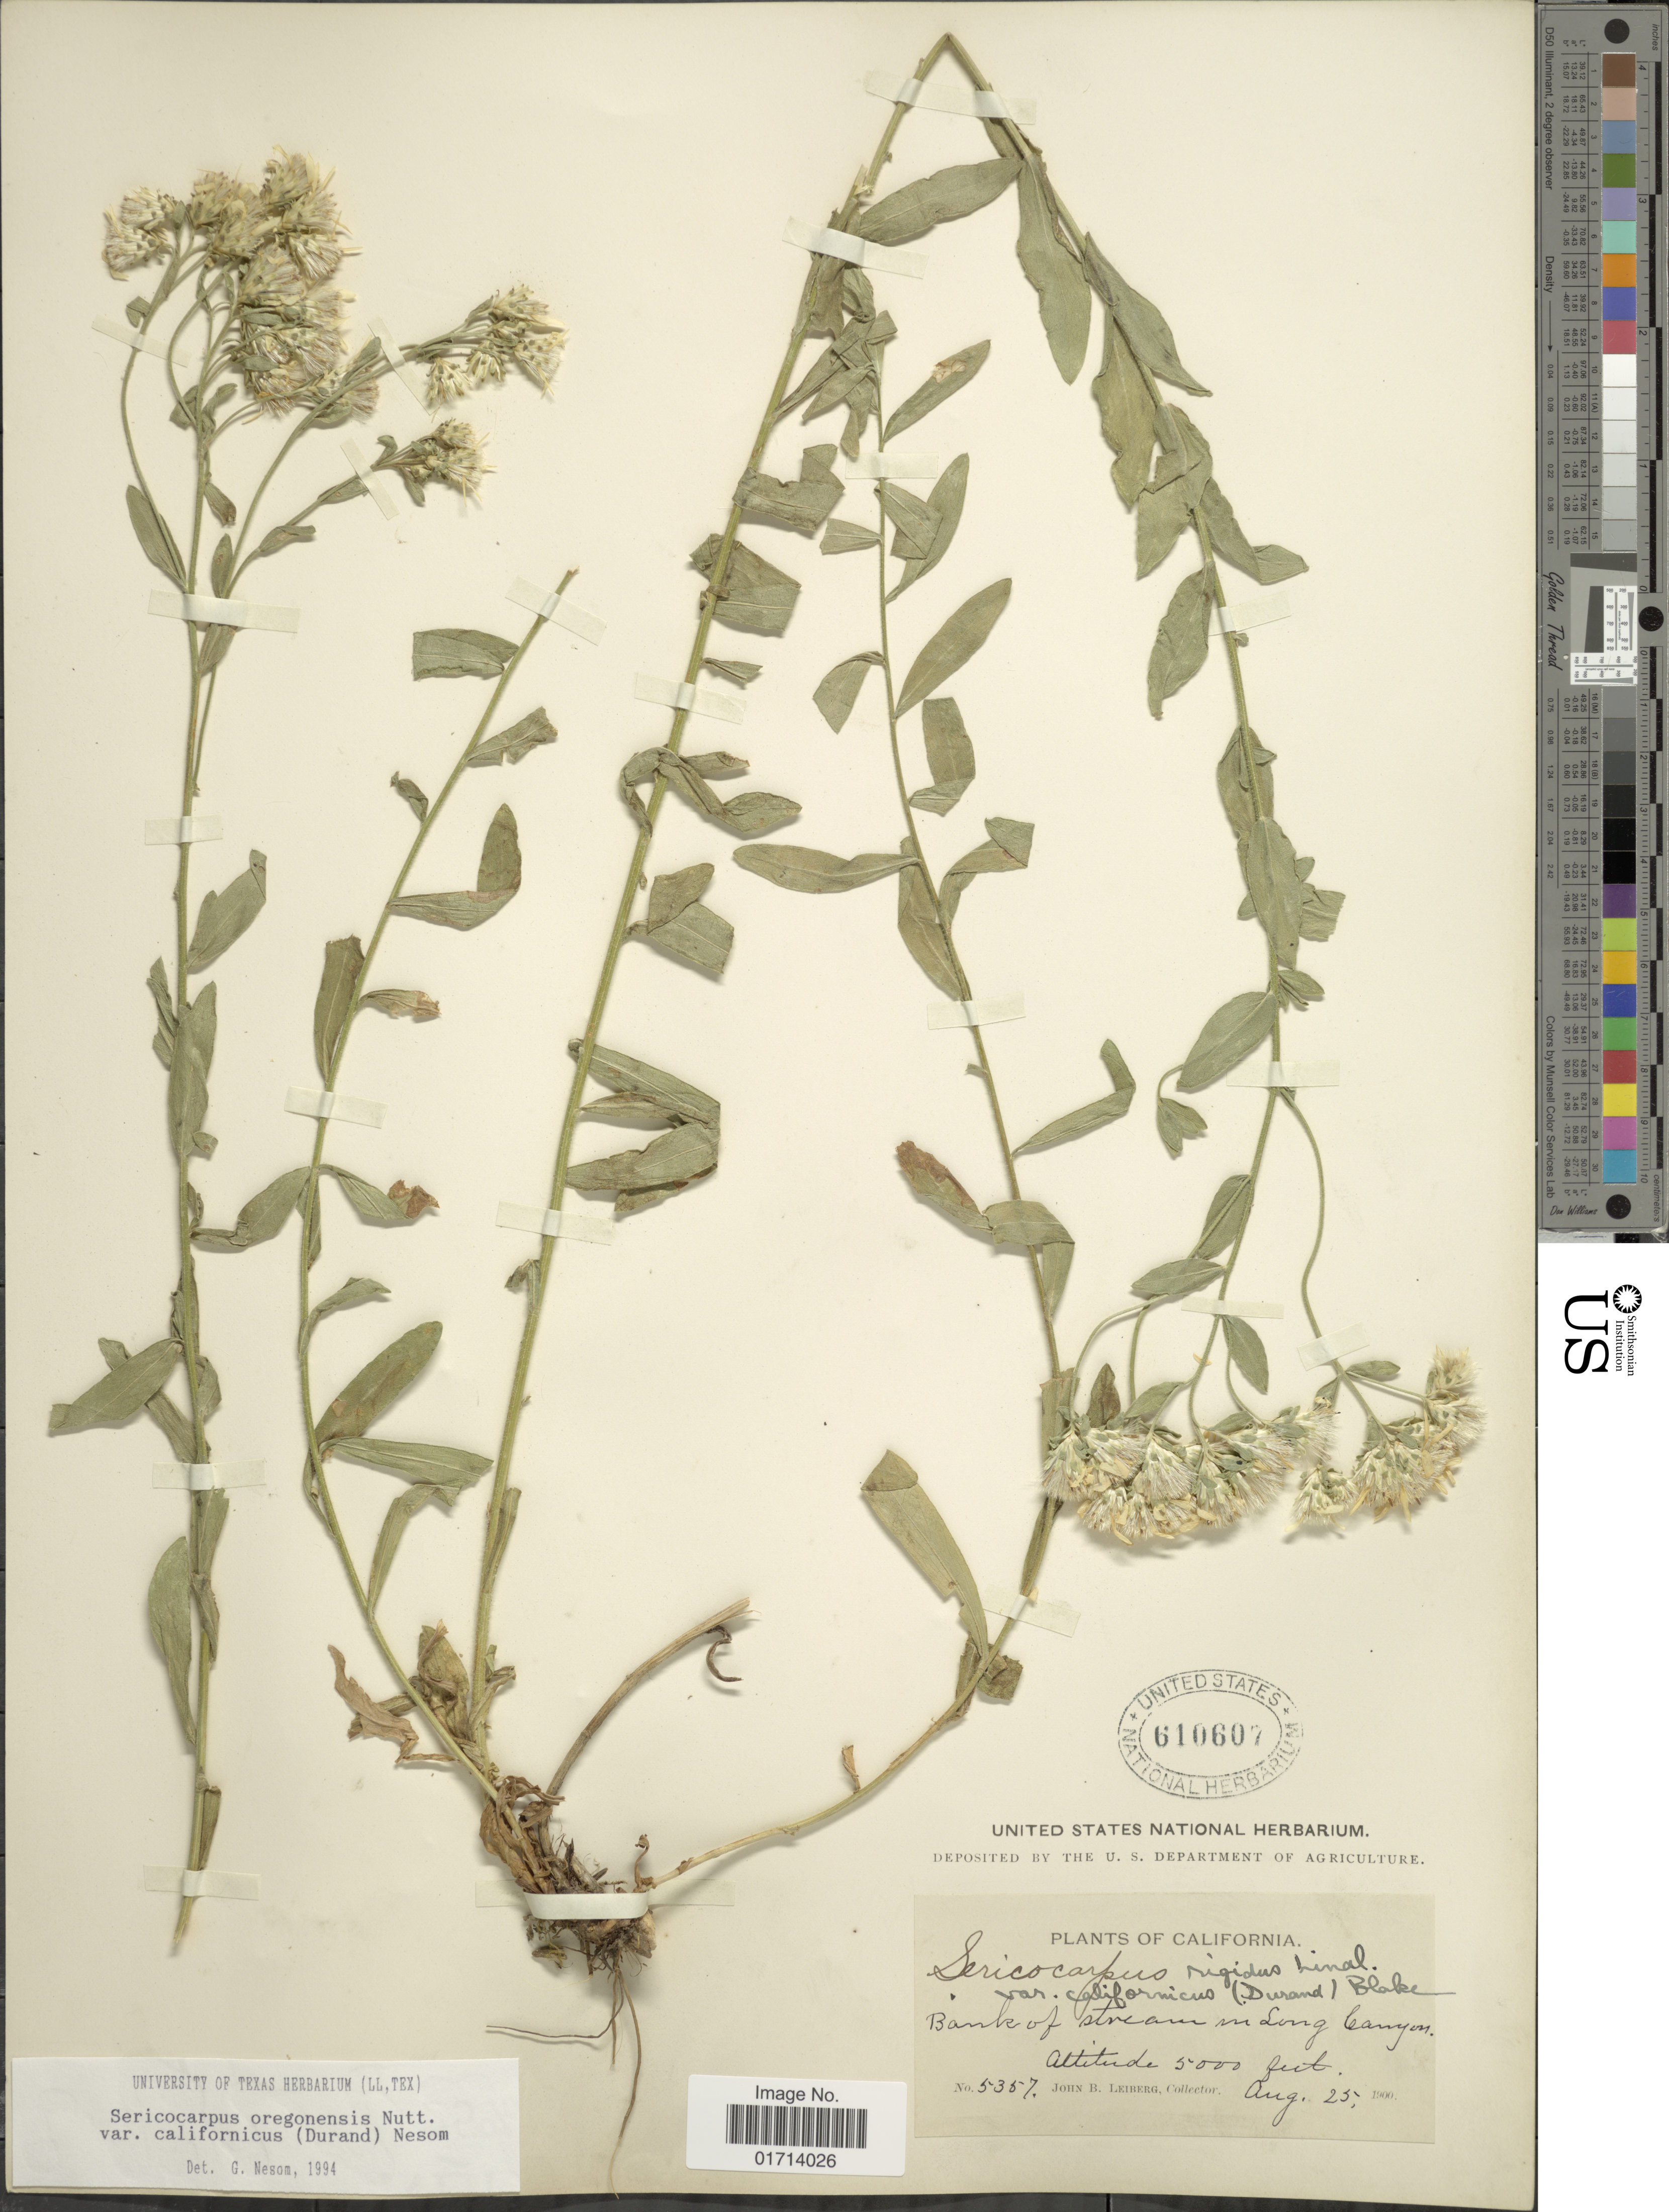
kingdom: Plantae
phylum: Tracheophyta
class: Magnoliopsida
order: Asterales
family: Asteraceae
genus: Sericocarpus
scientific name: Sericocarpus oregonensis var. californicus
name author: (Durand) G.L. Nesom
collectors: J. B. Leiberg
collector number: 5357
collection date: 1900-08-25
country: United States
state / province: California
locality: Bank of stream in Song Canyon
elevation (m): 1524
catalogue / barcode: US 610607